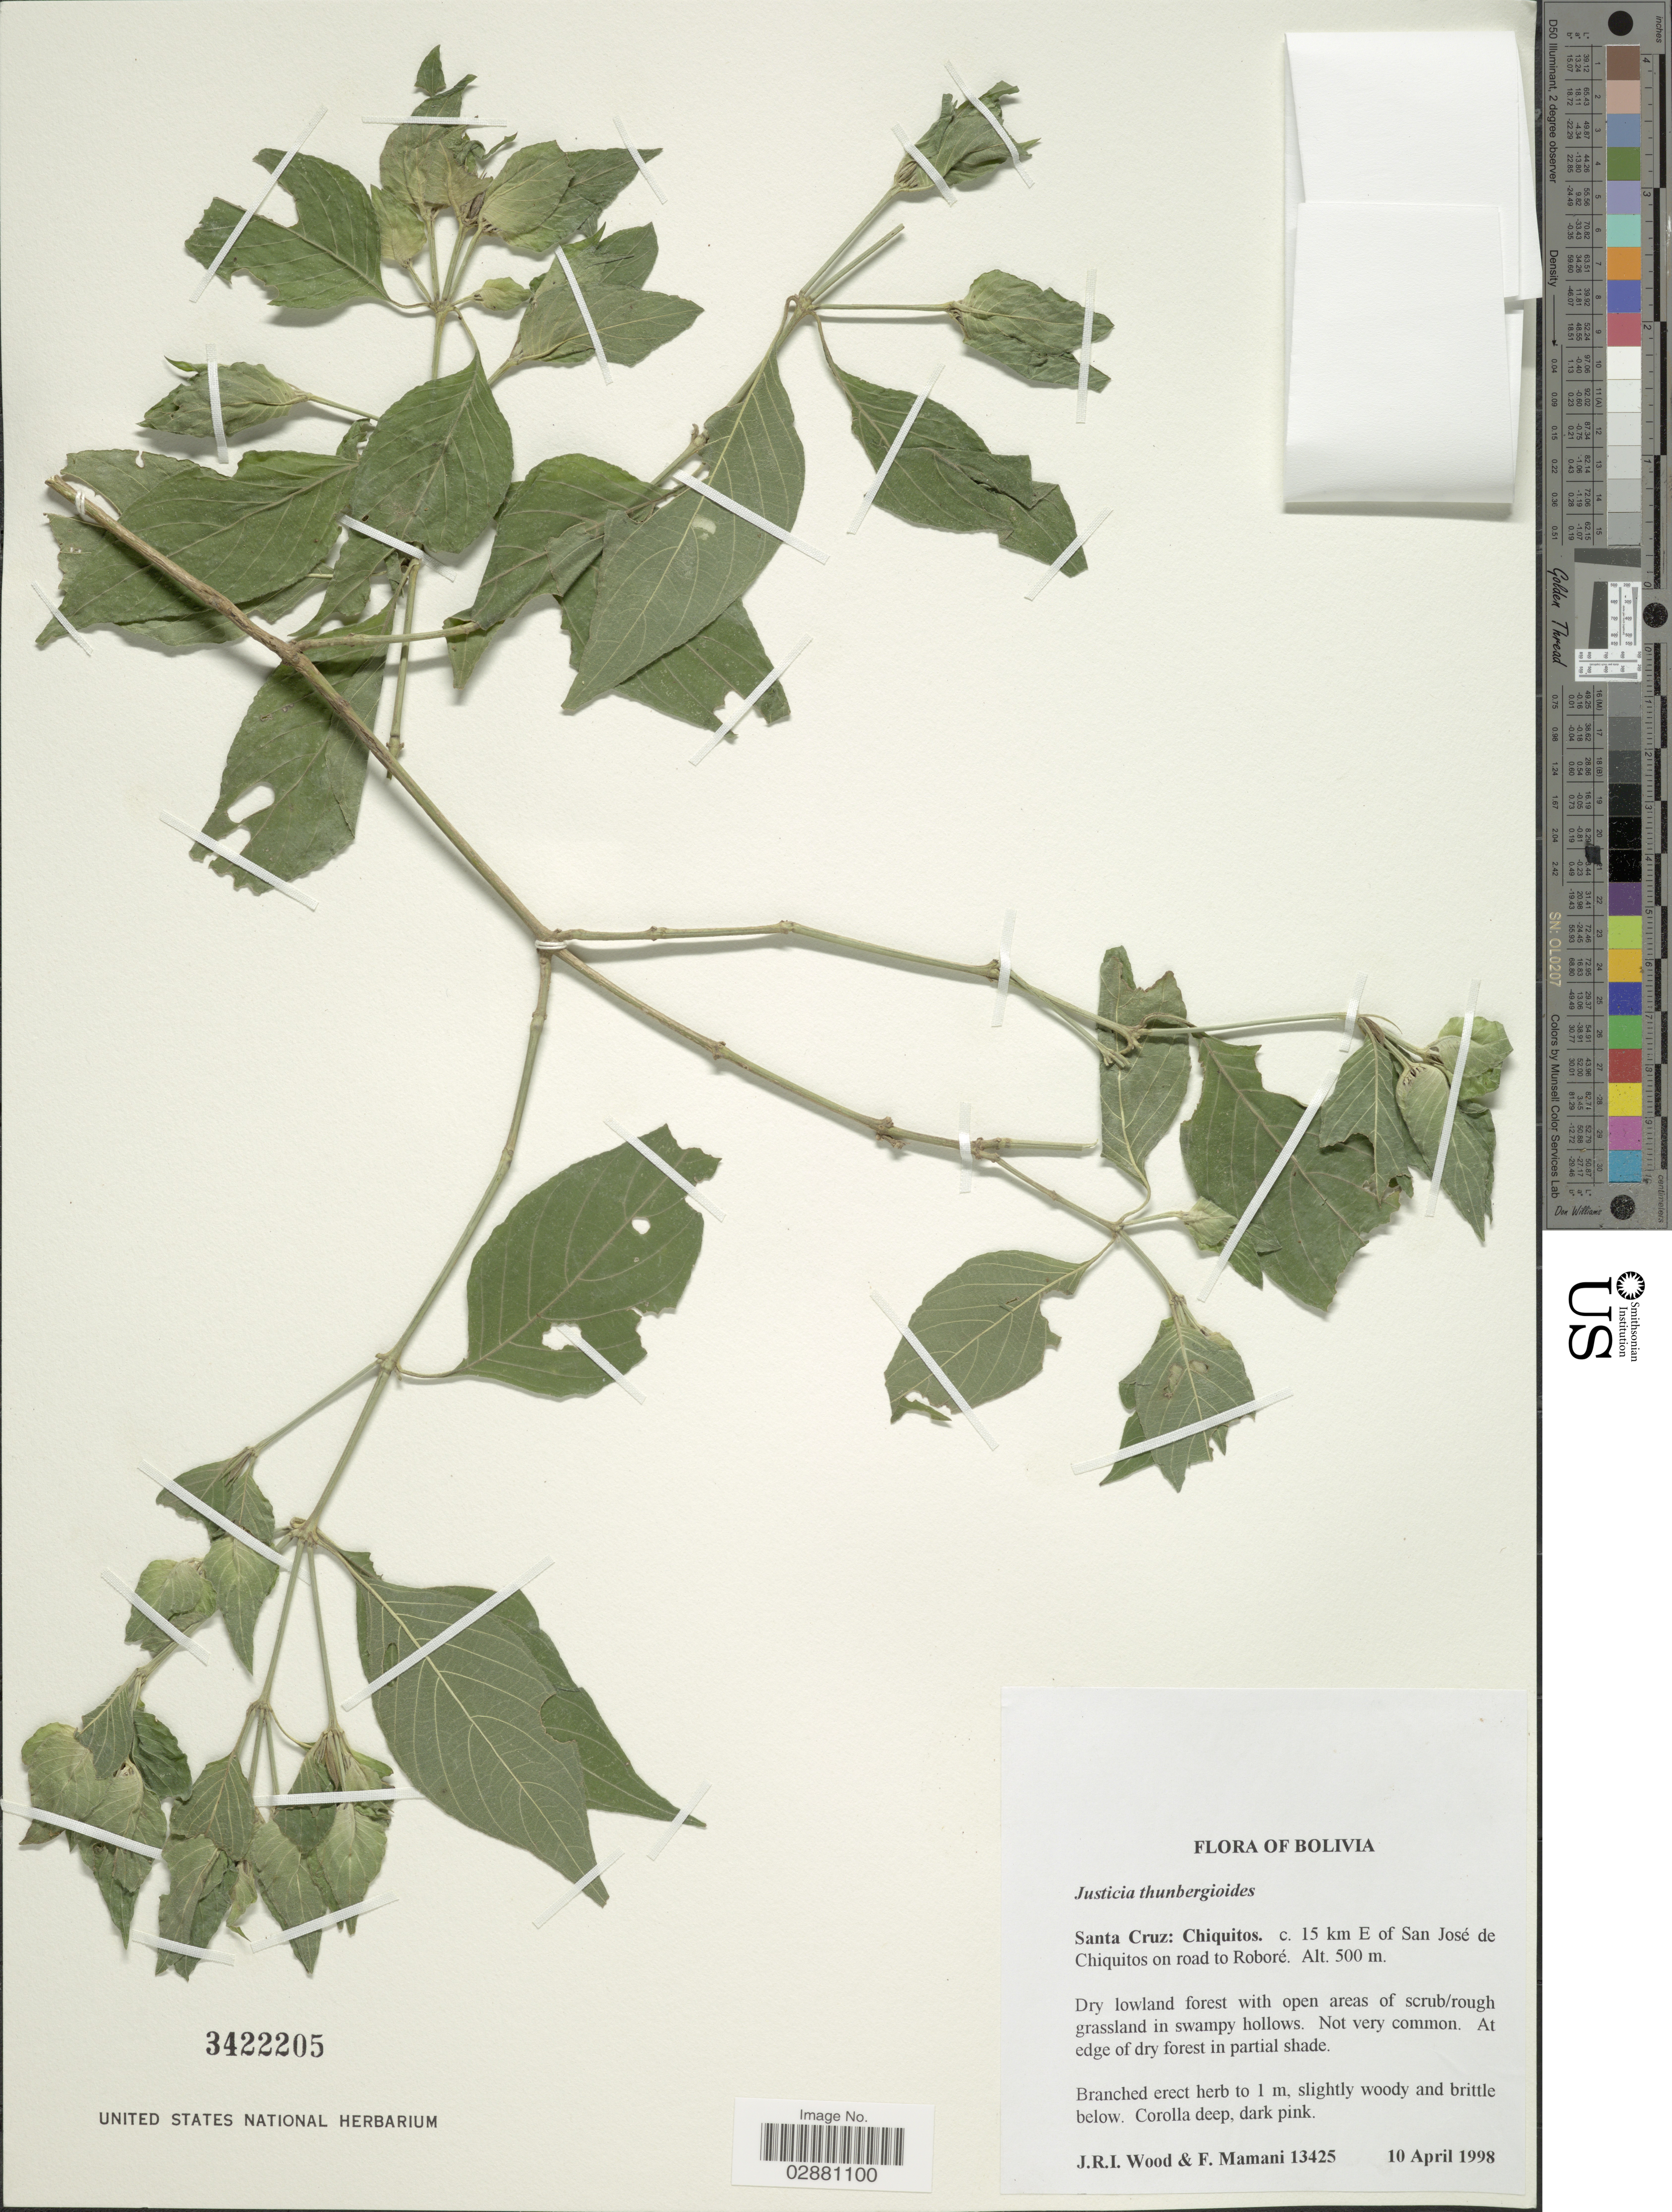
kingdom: Plantae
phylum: Tracheophyta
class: Magnoliopsida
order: Lamiales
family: Acanthaceae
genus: Justicia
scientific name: Justicia thunbergioides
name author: (Lindau) Leonard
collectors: J. R. I. Wood & F. Mamani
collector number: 13425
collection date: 1998-04-10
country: Bolivia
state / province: Santa Cruz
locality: Chiquitos. c. 15 km E of San José de Chiquitos on road to Roboré.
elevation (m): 500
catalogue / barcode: US 3422205